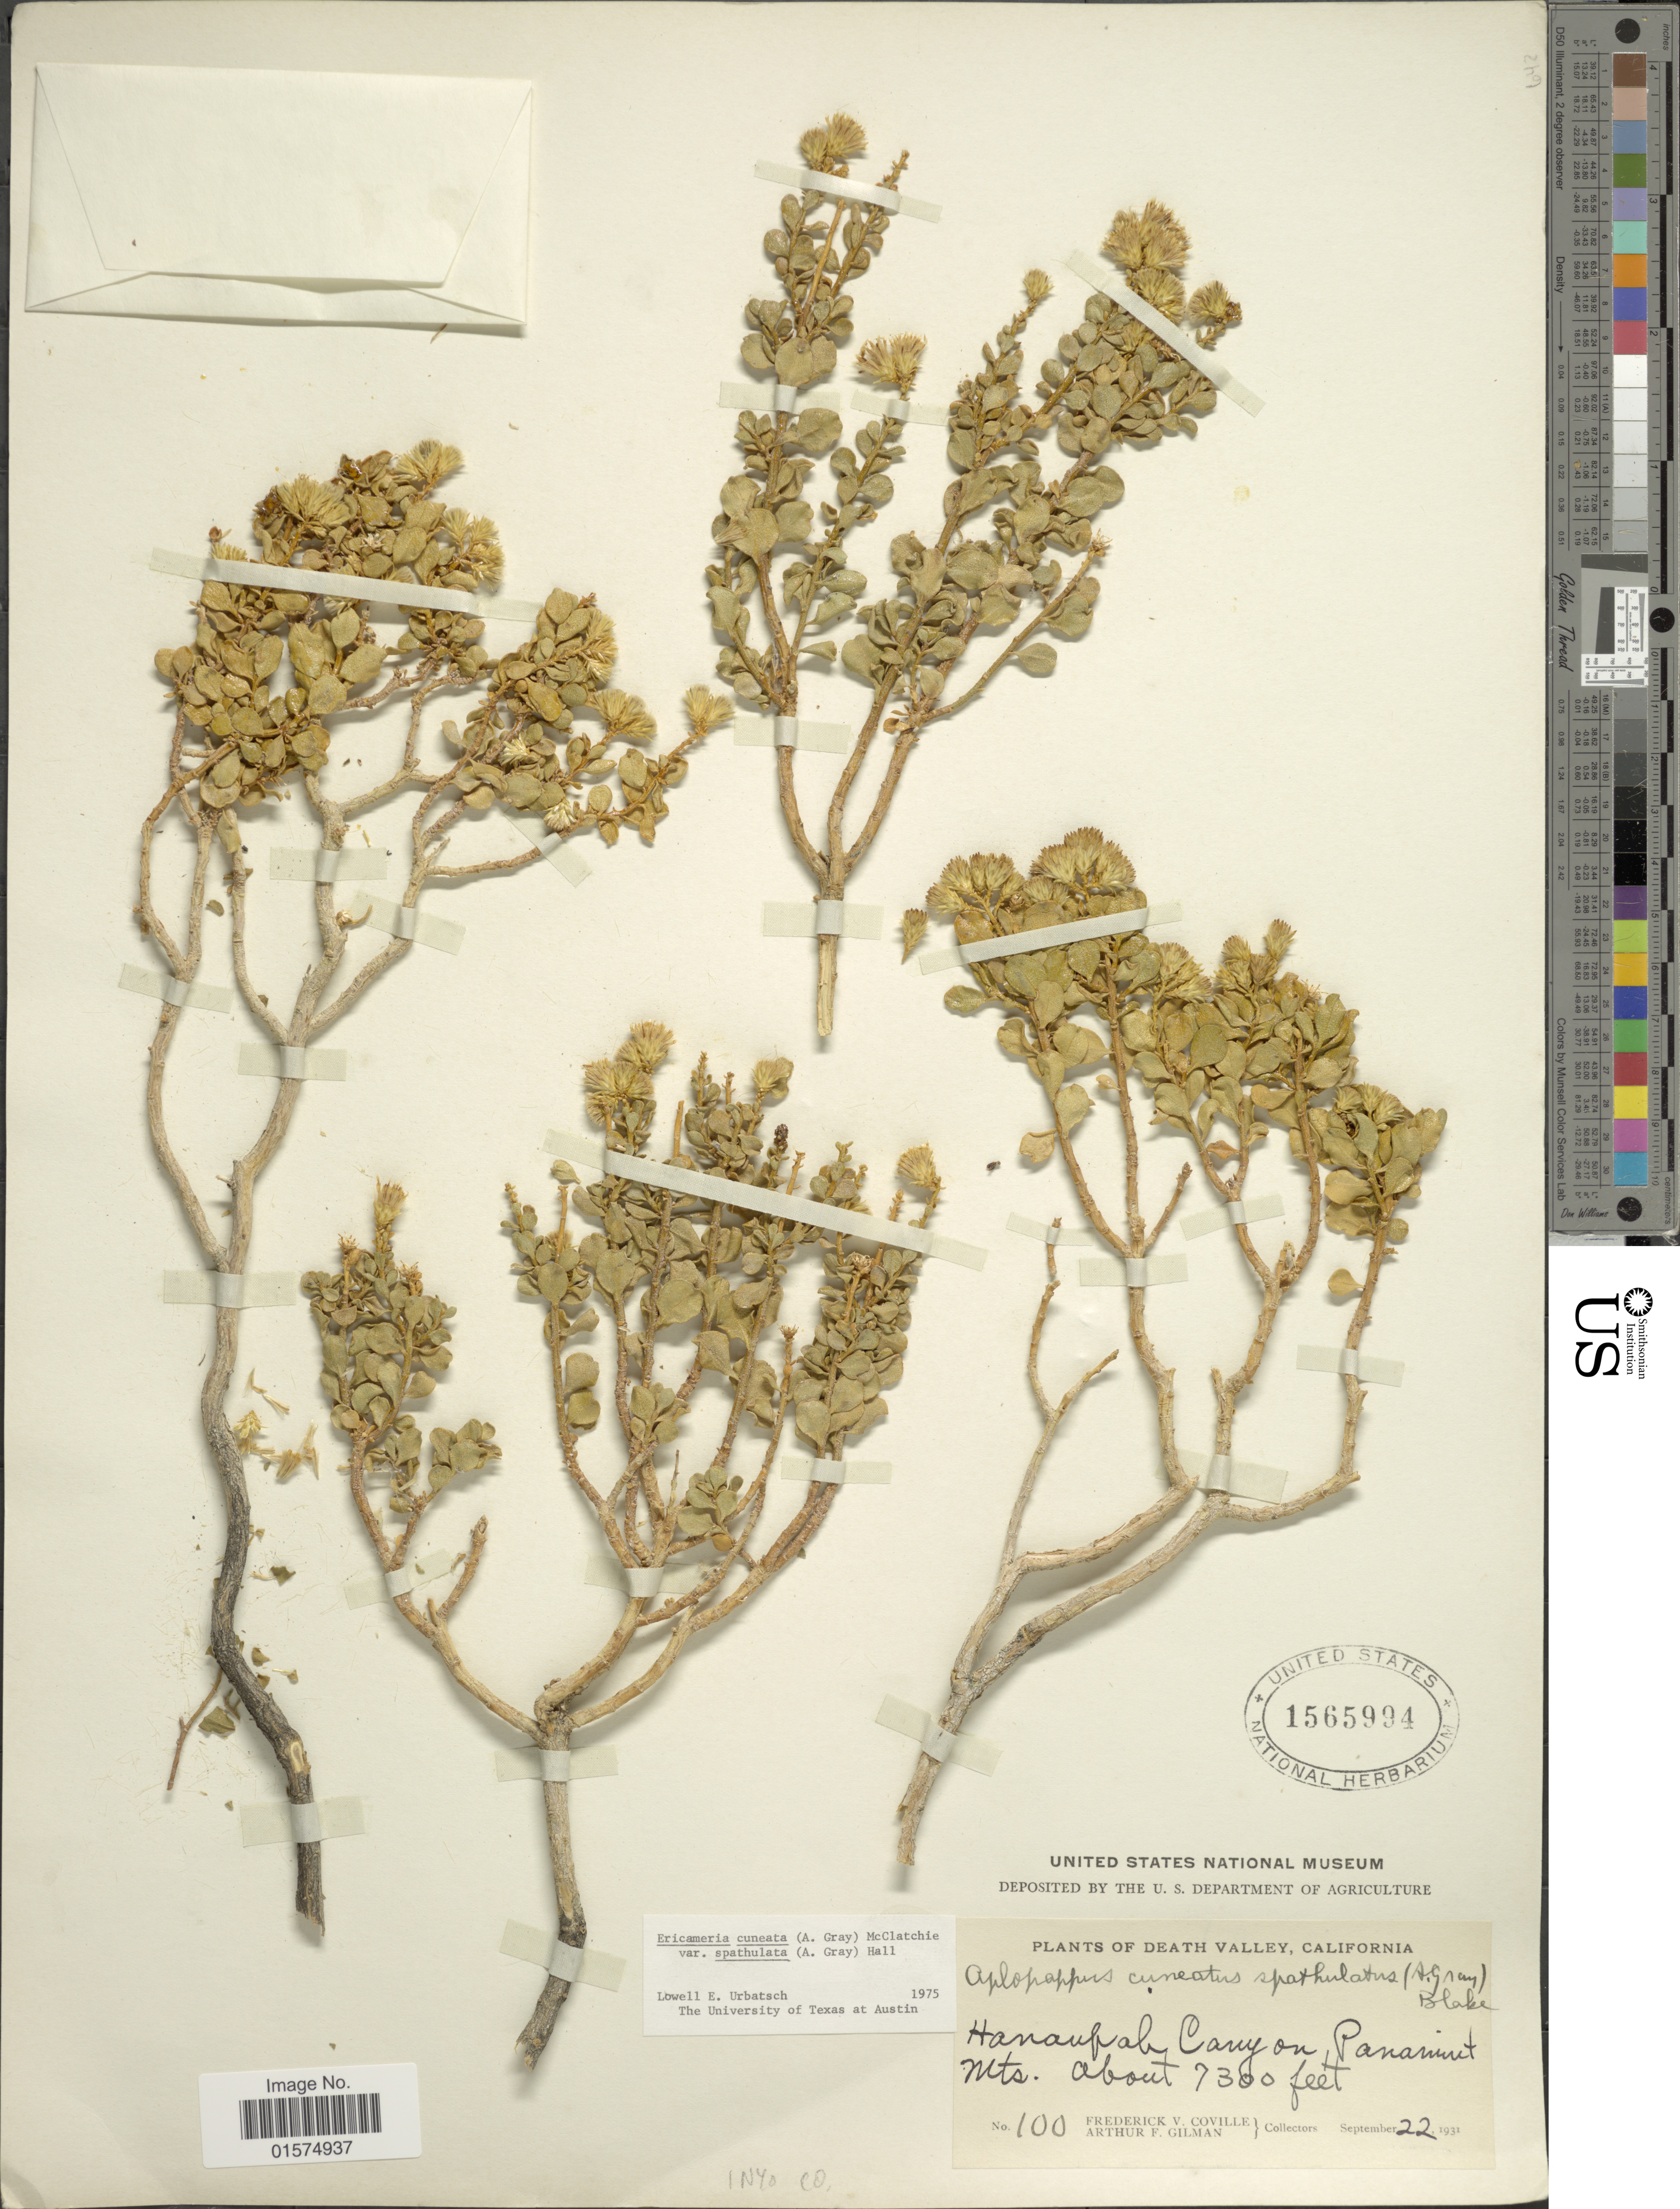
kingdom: Plantae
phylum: Tracheophyta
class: Magnoliopsida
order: Asterales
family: Asteraceae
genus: Ericameria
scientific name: Ericameria cuneata var. spathulata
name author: (A. Gray) H.M. Hall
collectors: F. V. Coville & A. Gilman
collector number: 100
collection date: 1931-09-22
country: United States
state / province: California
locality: Death Valley. Hanaupah Canyon on Panamint Mts.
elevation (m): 2225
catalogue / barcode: US 1565994